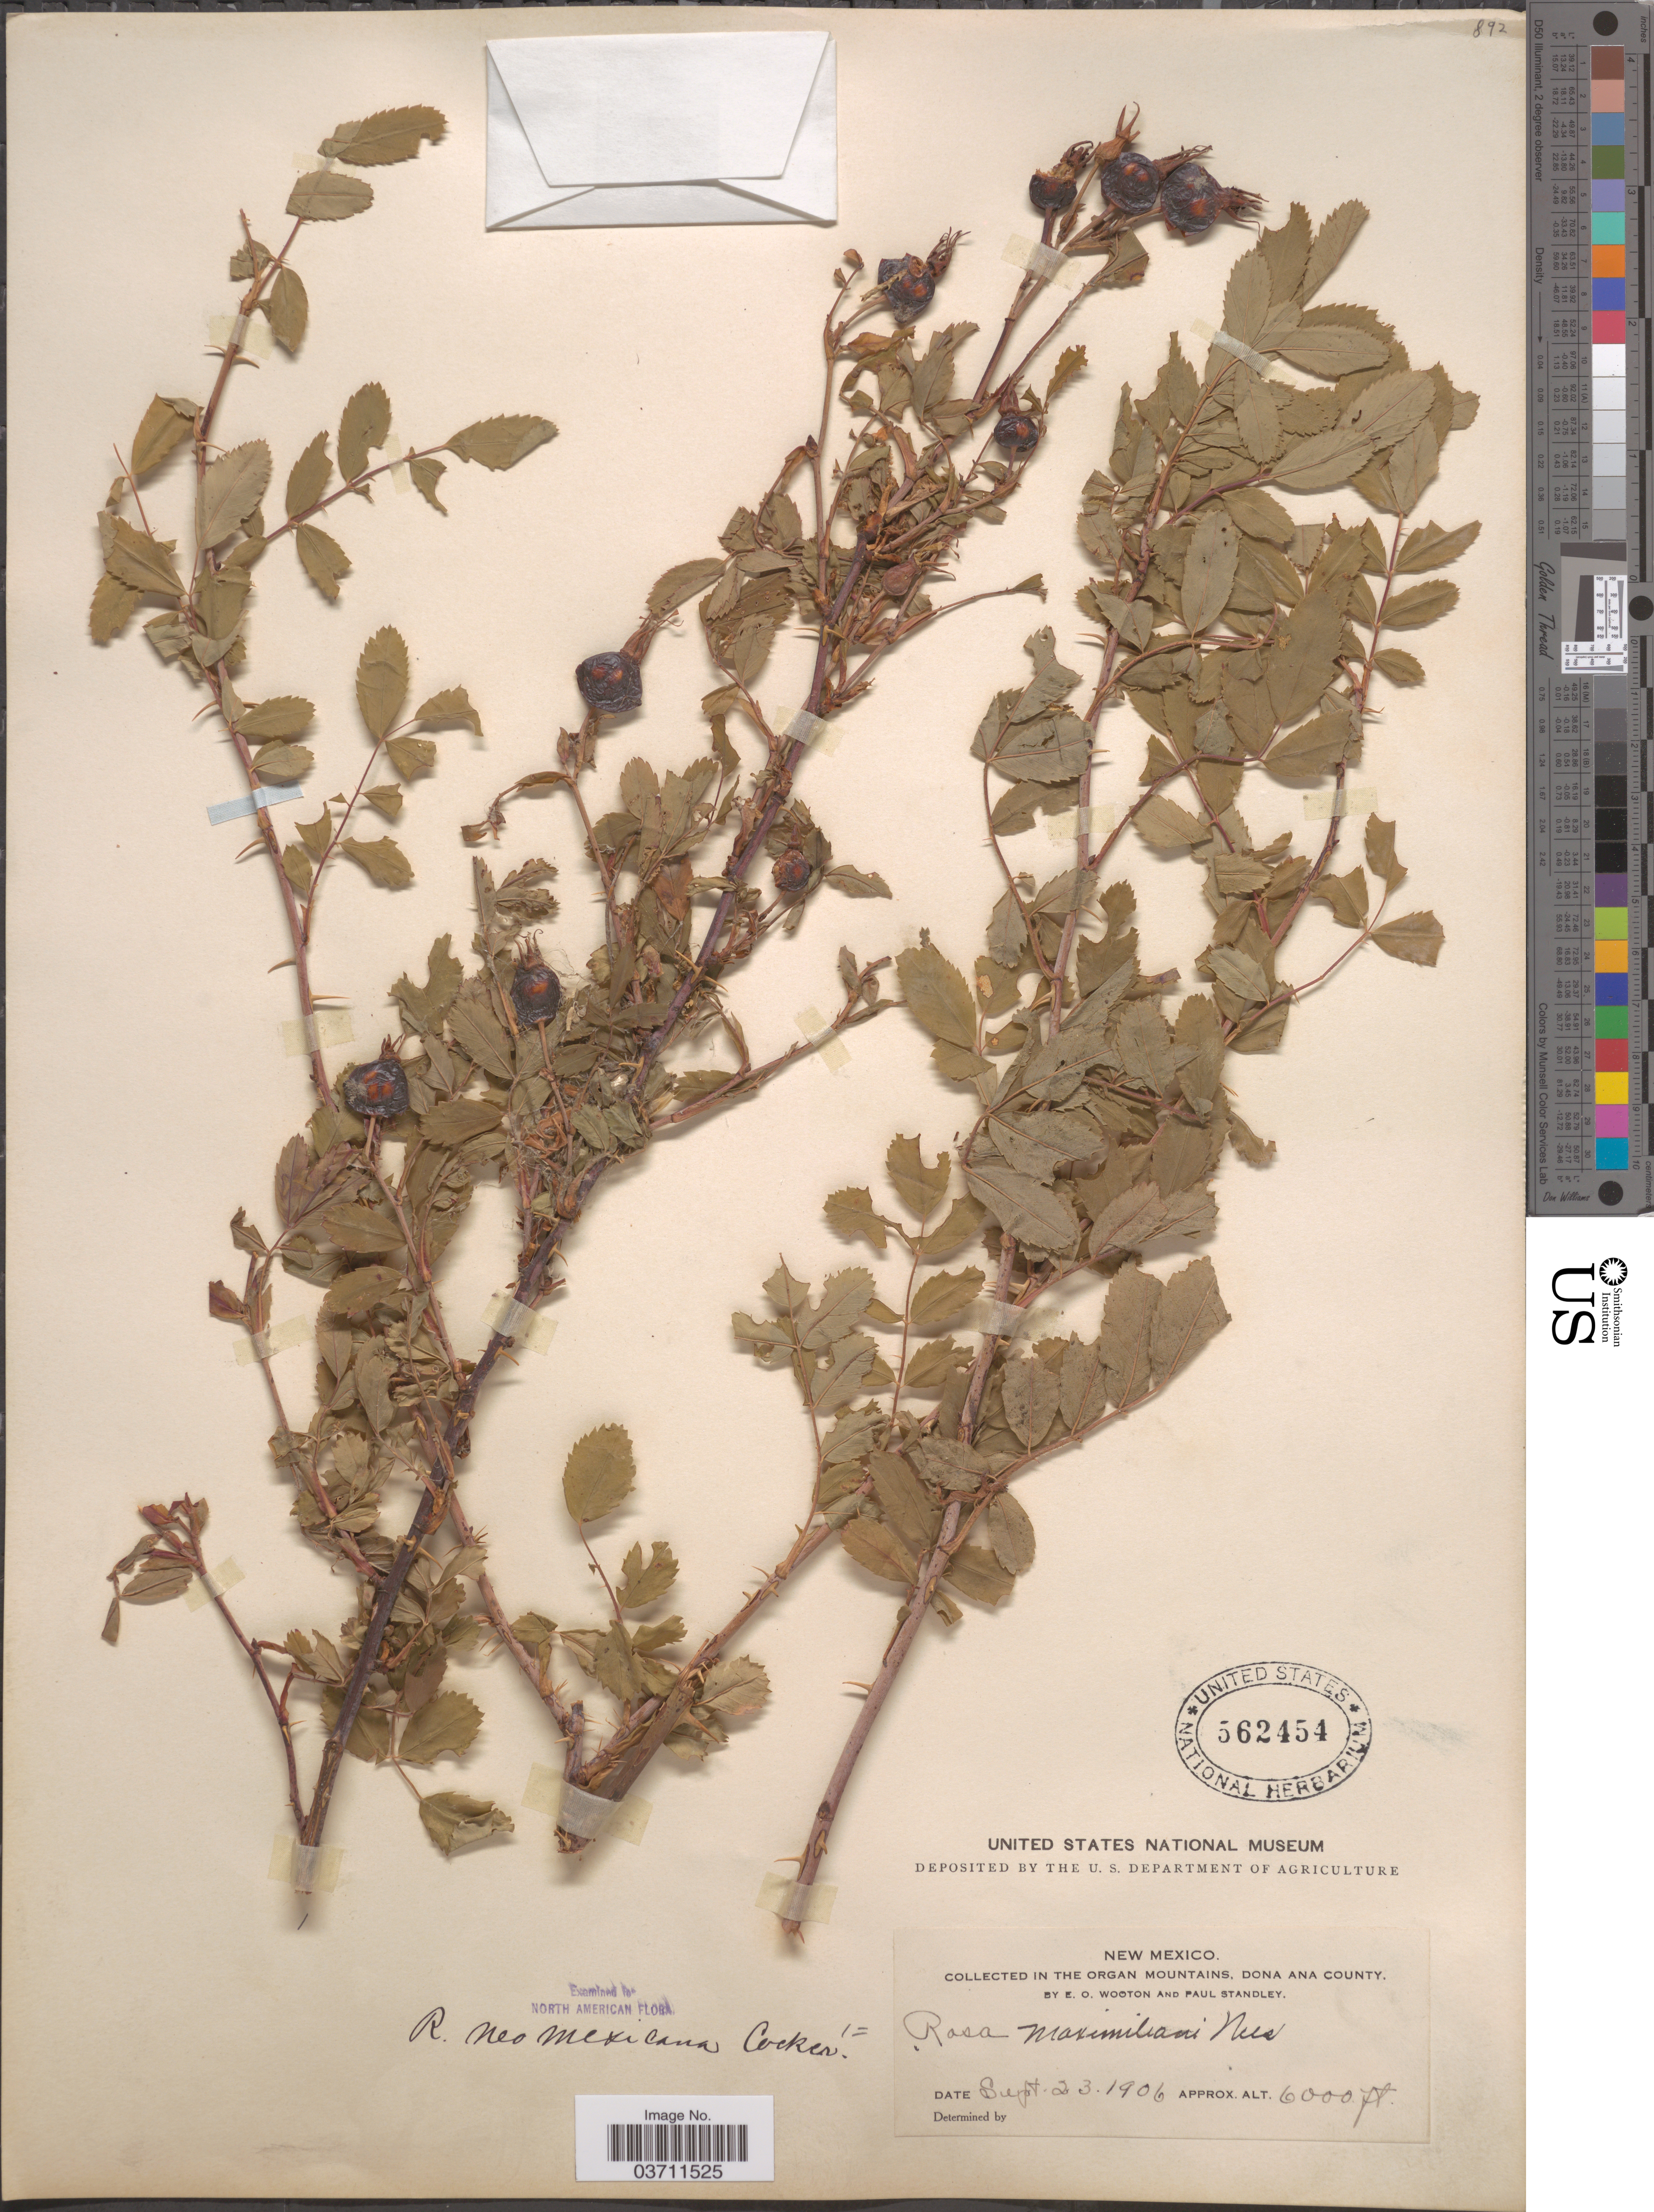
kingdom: Plantae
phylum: Tracheophyta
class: Magnoliopsida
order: Rosales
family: Rosaceae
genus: Rosa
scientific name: Rosa neomexicana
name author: Cockerell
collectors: E. O. Wooton & P. C. Standley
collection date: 1906-09-23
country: United States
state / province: New Mexico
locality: In the Organ Mountains, Dona Ana County.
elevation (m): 1829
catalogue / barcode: US 562454